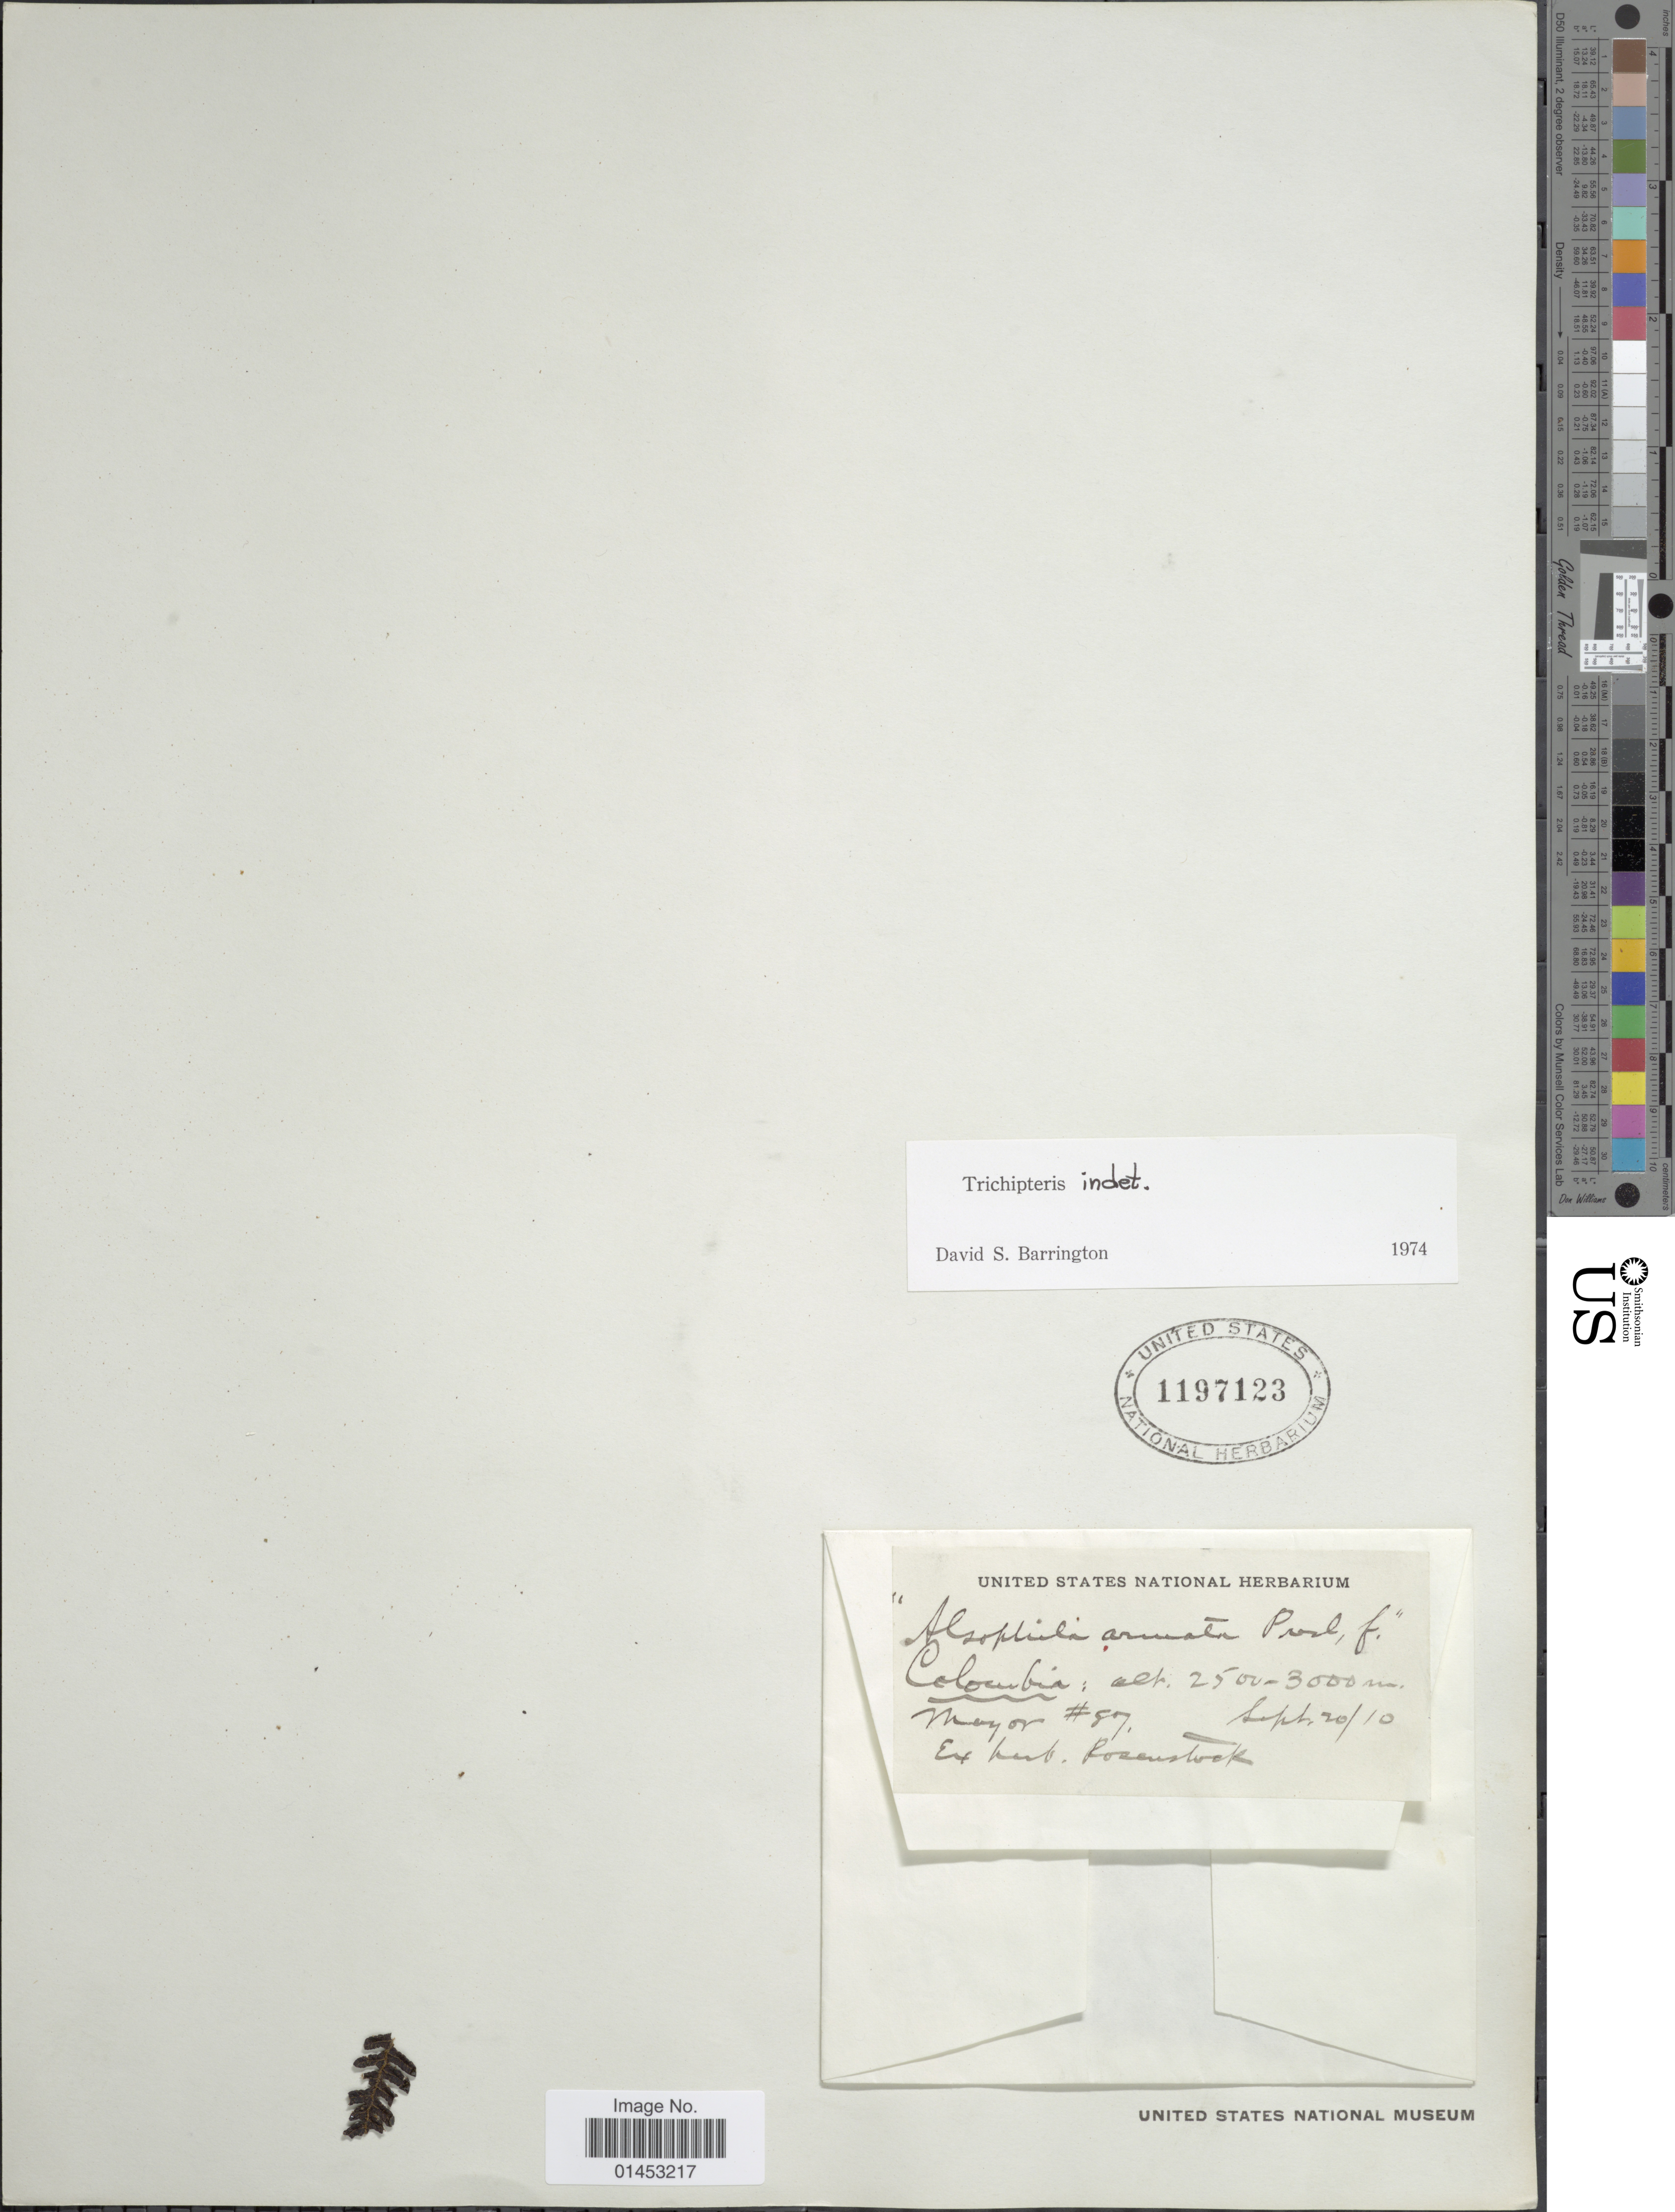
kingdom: Plantae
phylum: Tracheophyta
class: Polypodiopsida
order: Cyatheales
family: Cyatheaceae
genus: Cyathea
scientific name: Cyathea sp.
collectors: Mayor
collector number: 87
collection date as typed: Transcribed d/m/y: 20/9/10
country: Colombia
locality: Colombia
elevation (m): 2500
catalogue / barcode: US 1197123